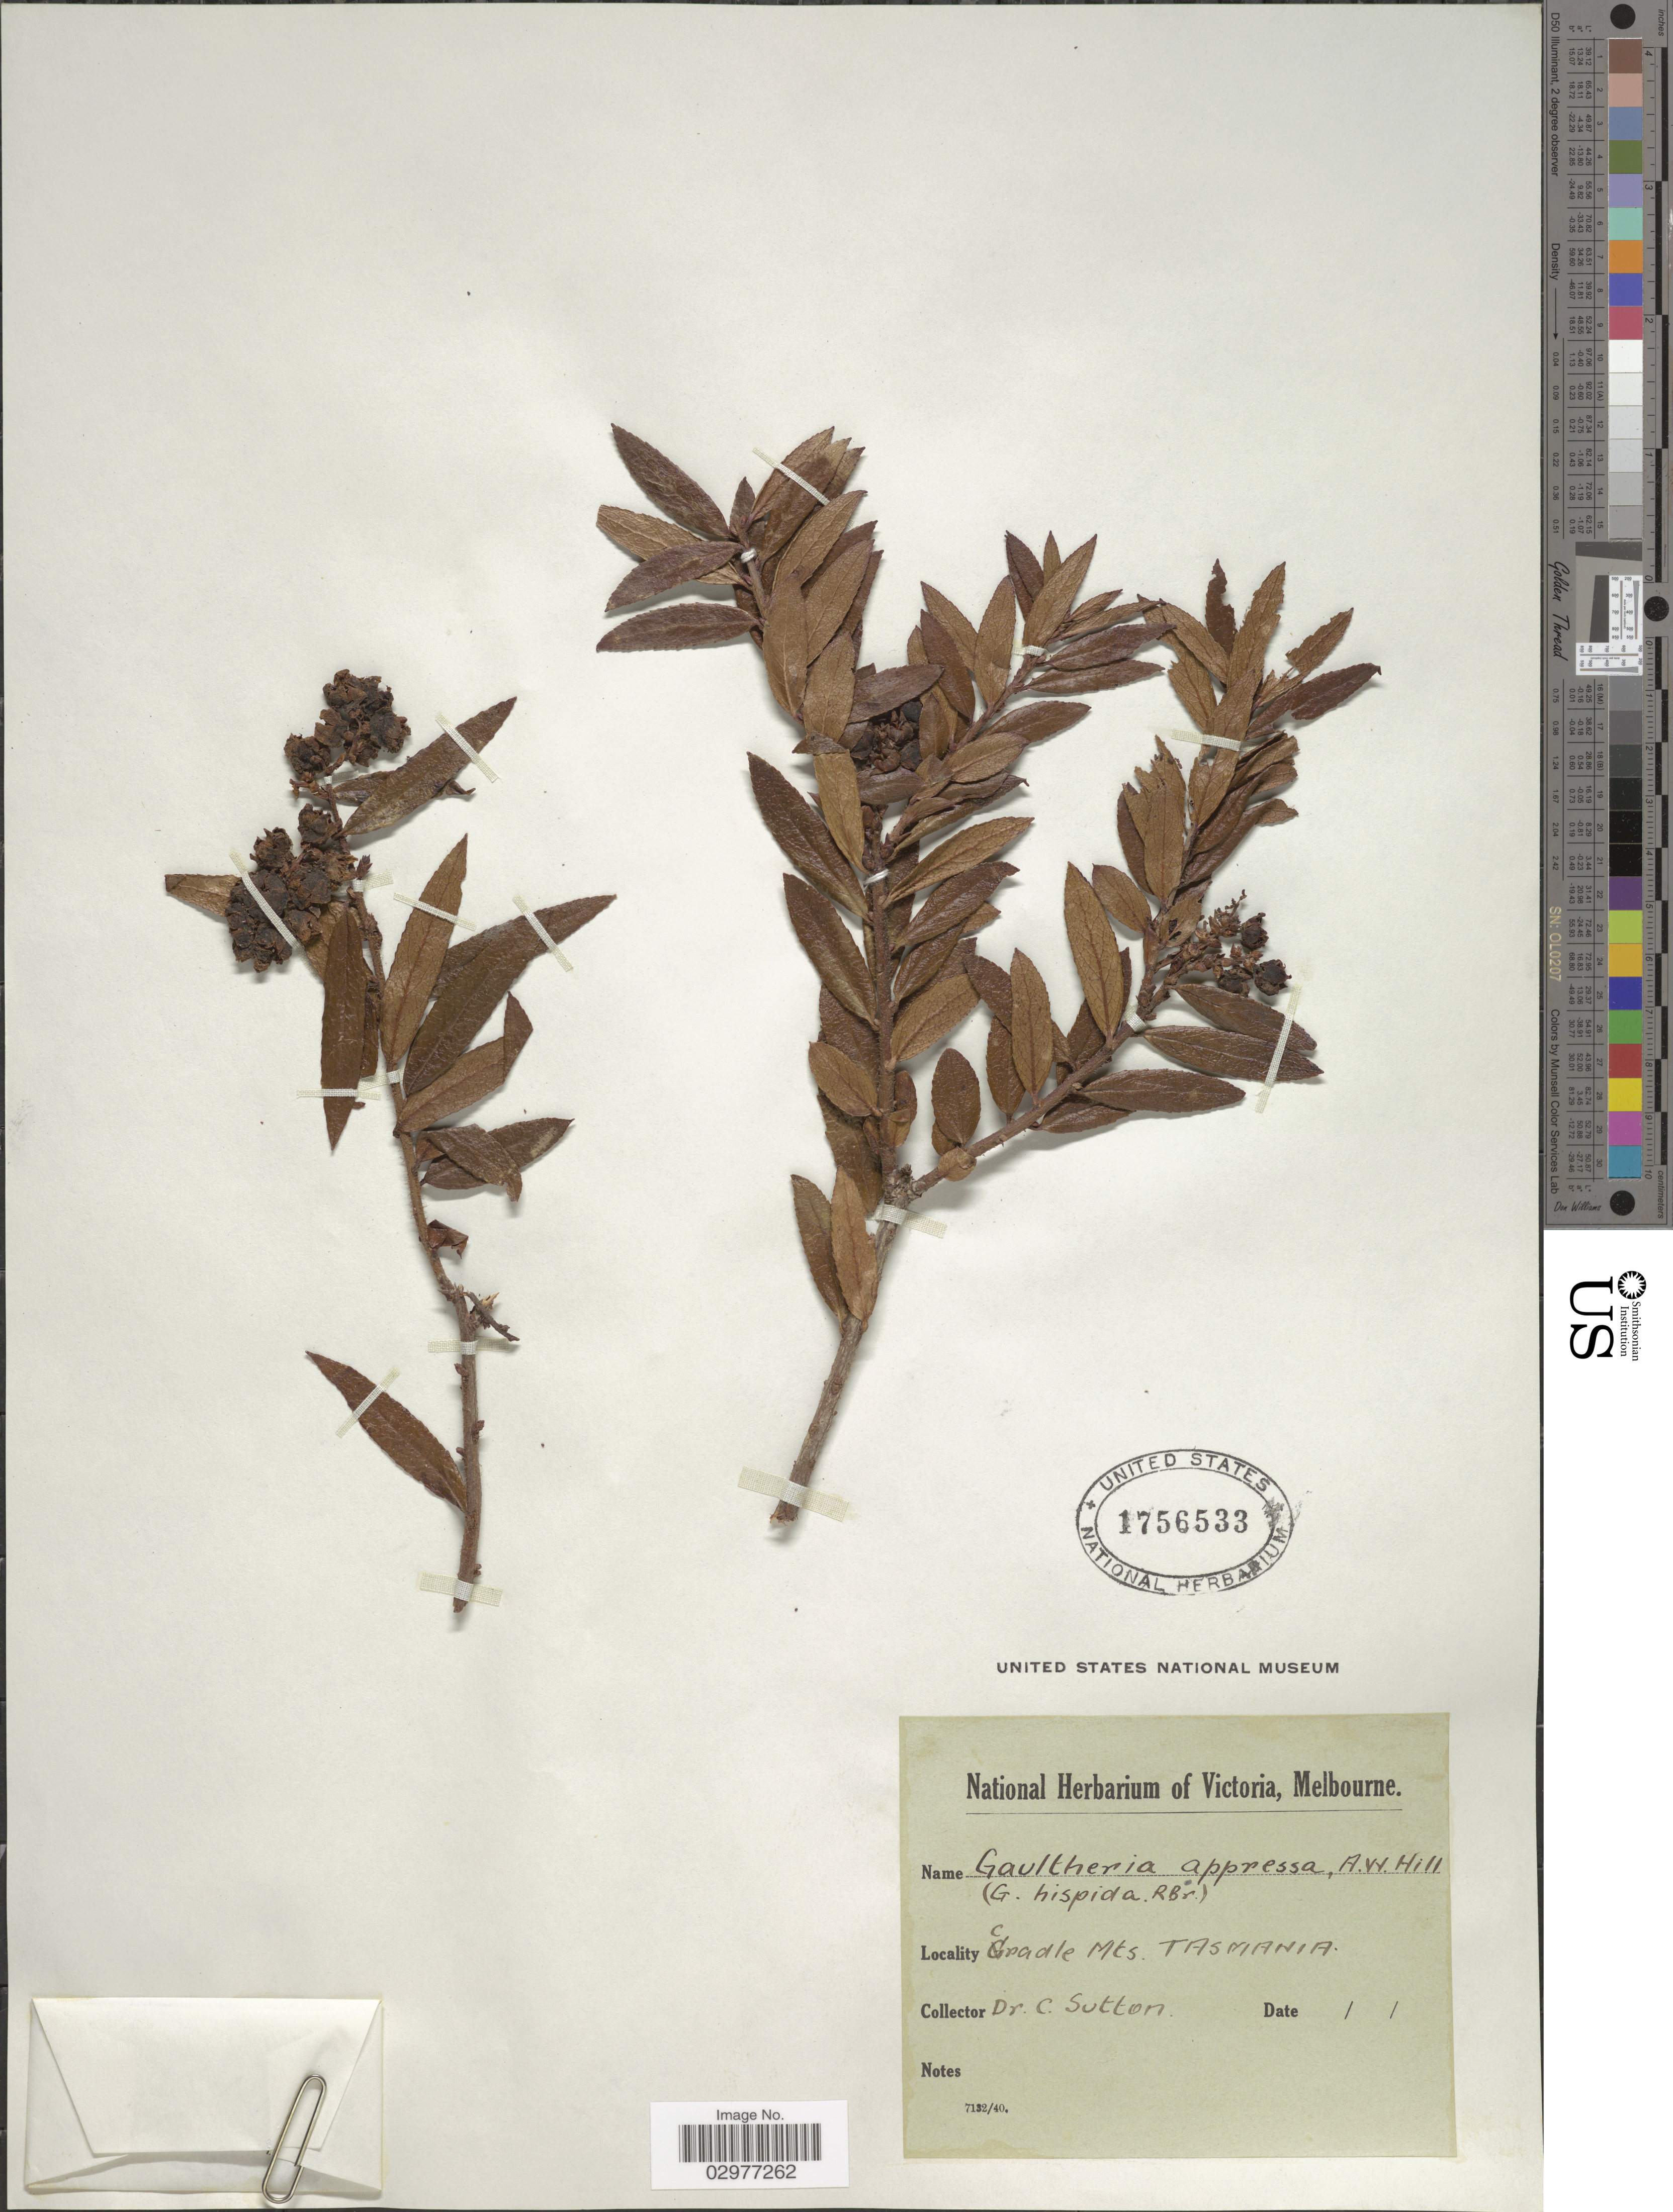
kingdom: Plantae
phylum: Tracheophyta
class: Magnoliopsida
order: Ericales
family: Ericaceae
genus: Gaultheria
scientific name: Gaultheria hispida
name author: R. Br.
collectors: C. Sutton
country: Australia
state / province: Tasmania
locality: Cradle Mts.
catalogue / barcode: US 1756533